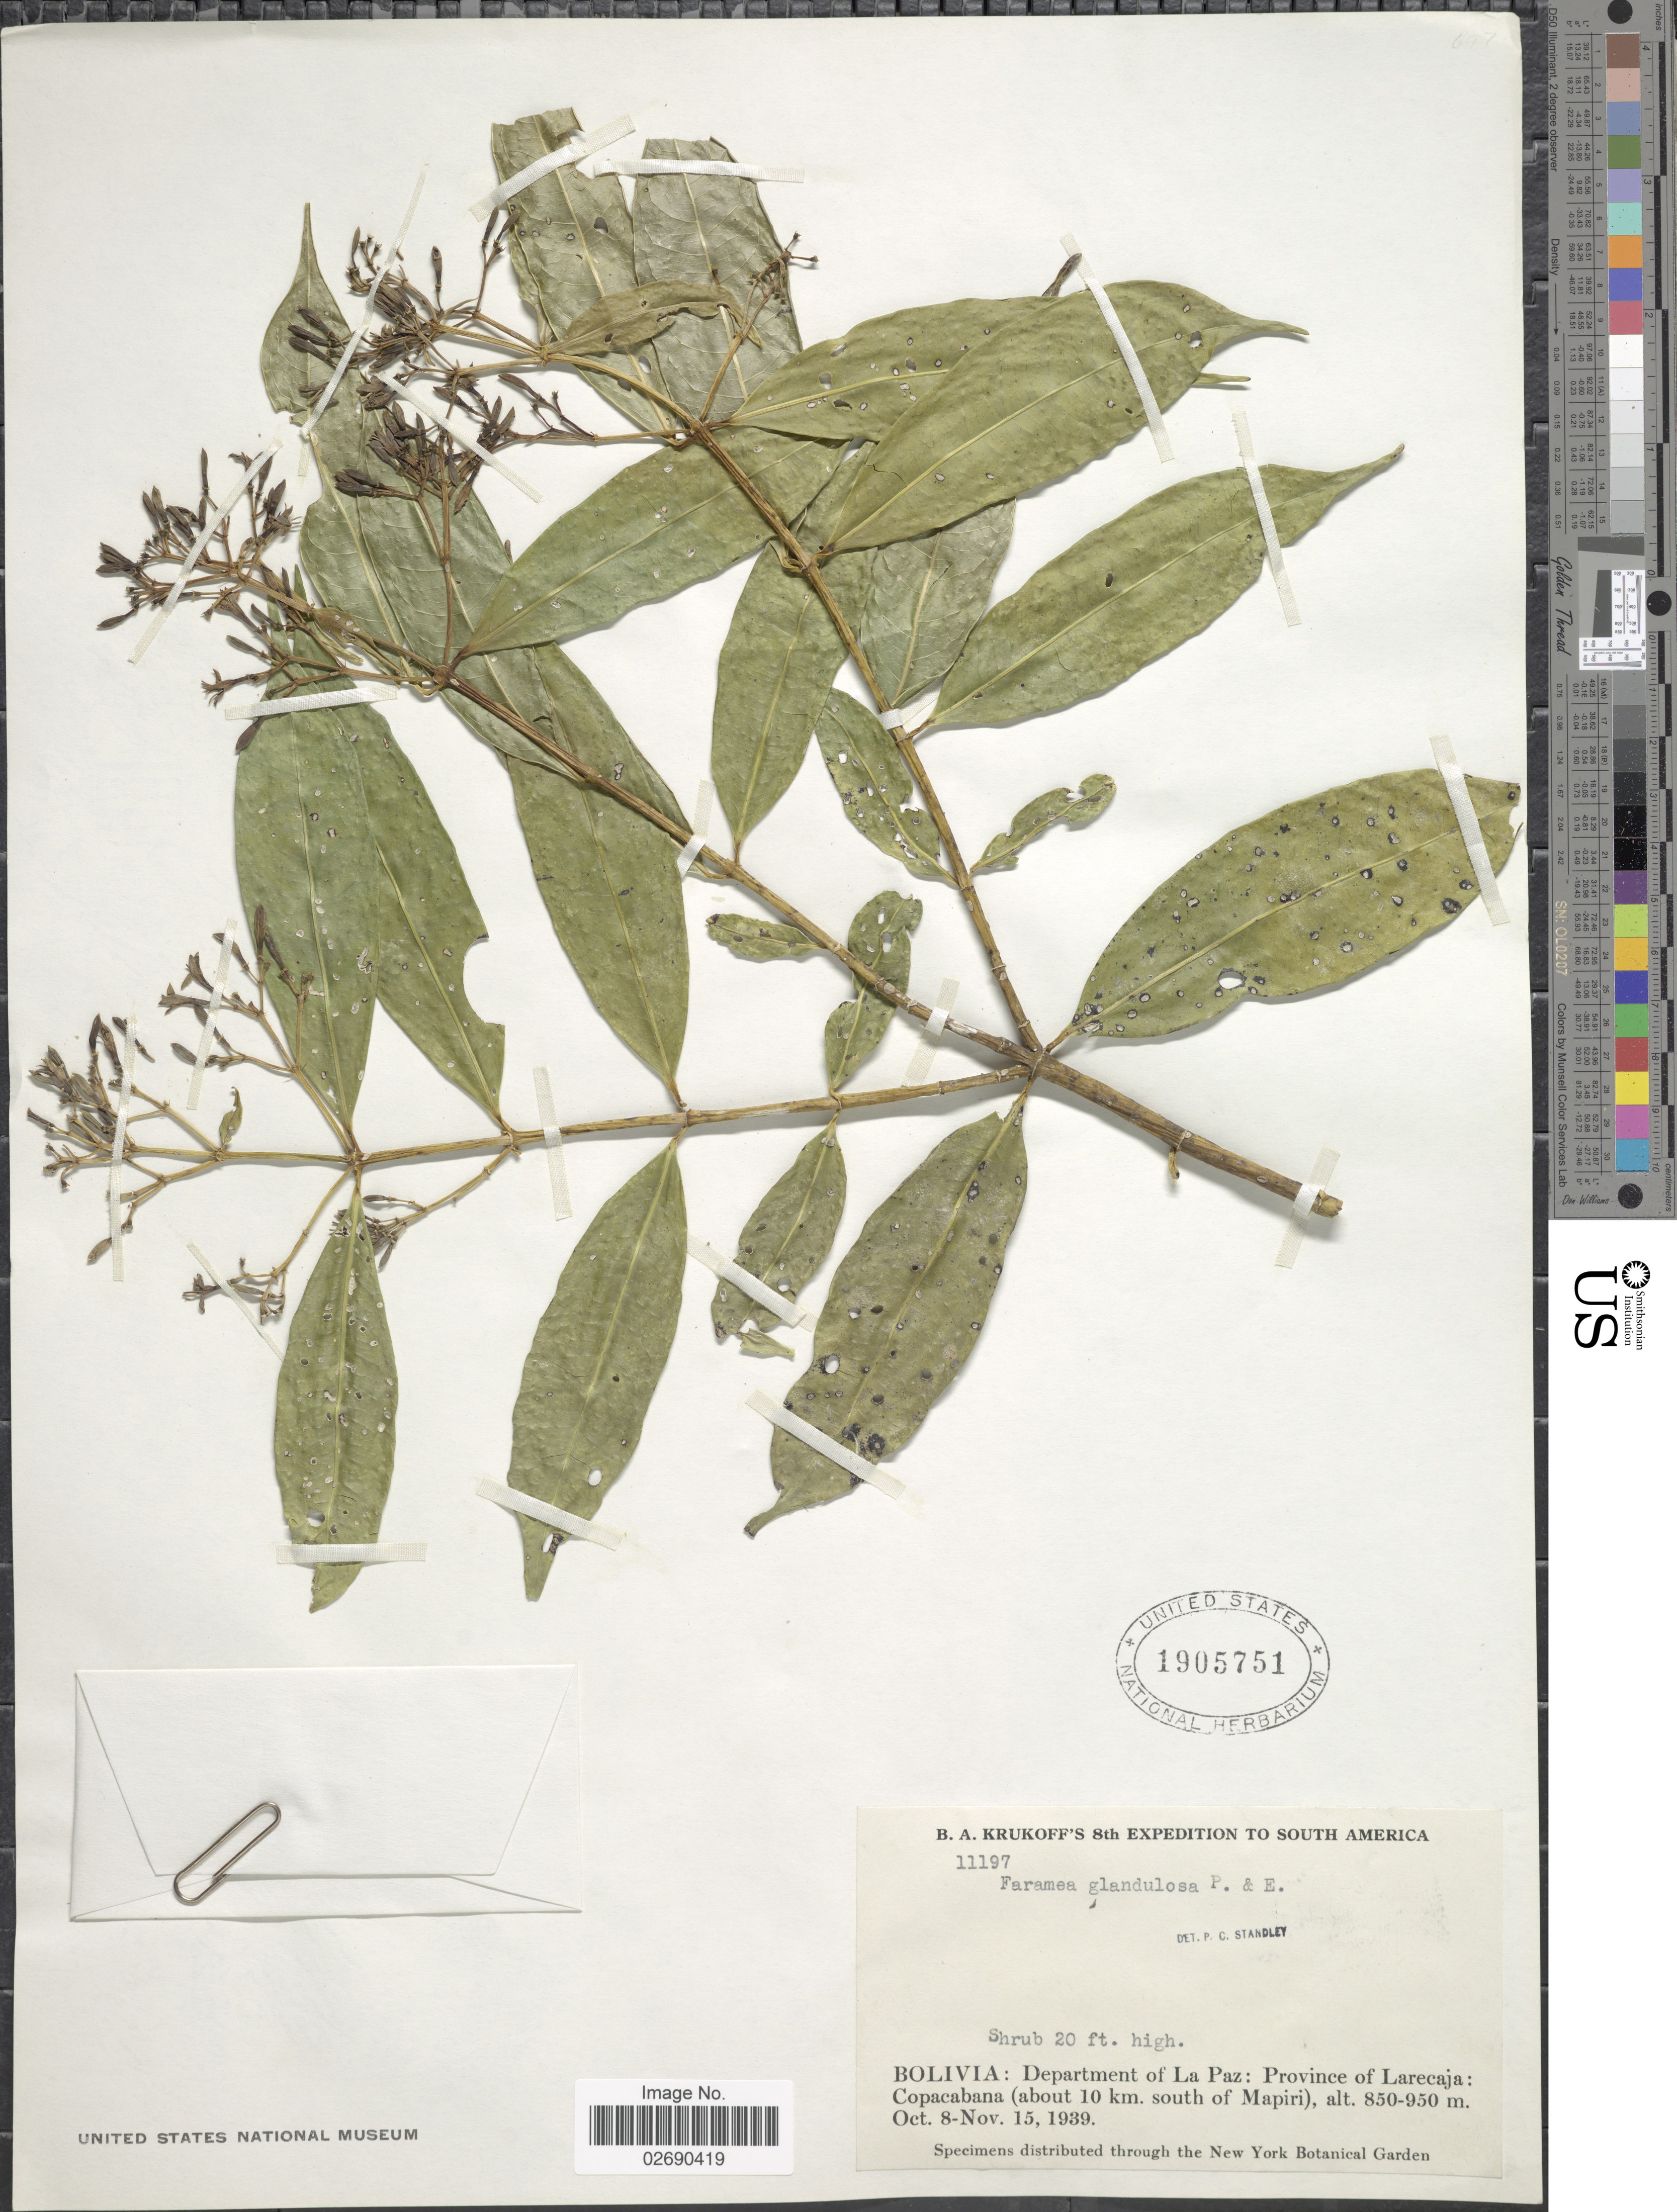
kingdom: Plantae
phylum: Tracheophyta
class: Magnoliopsida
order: Gentianales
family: Rubiaceae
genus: Faramea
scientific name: Faramea glandulosa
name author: Poepp.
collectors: B. A. Krukoff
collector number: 11197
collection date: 1939-10-08/1939-11-15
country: Bolivia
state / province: La Paz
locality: Department of La Paz: Province of Larecaja: Copacabana (about 10 km. south of Mapiri).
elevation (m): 850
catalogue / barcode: US 1905751